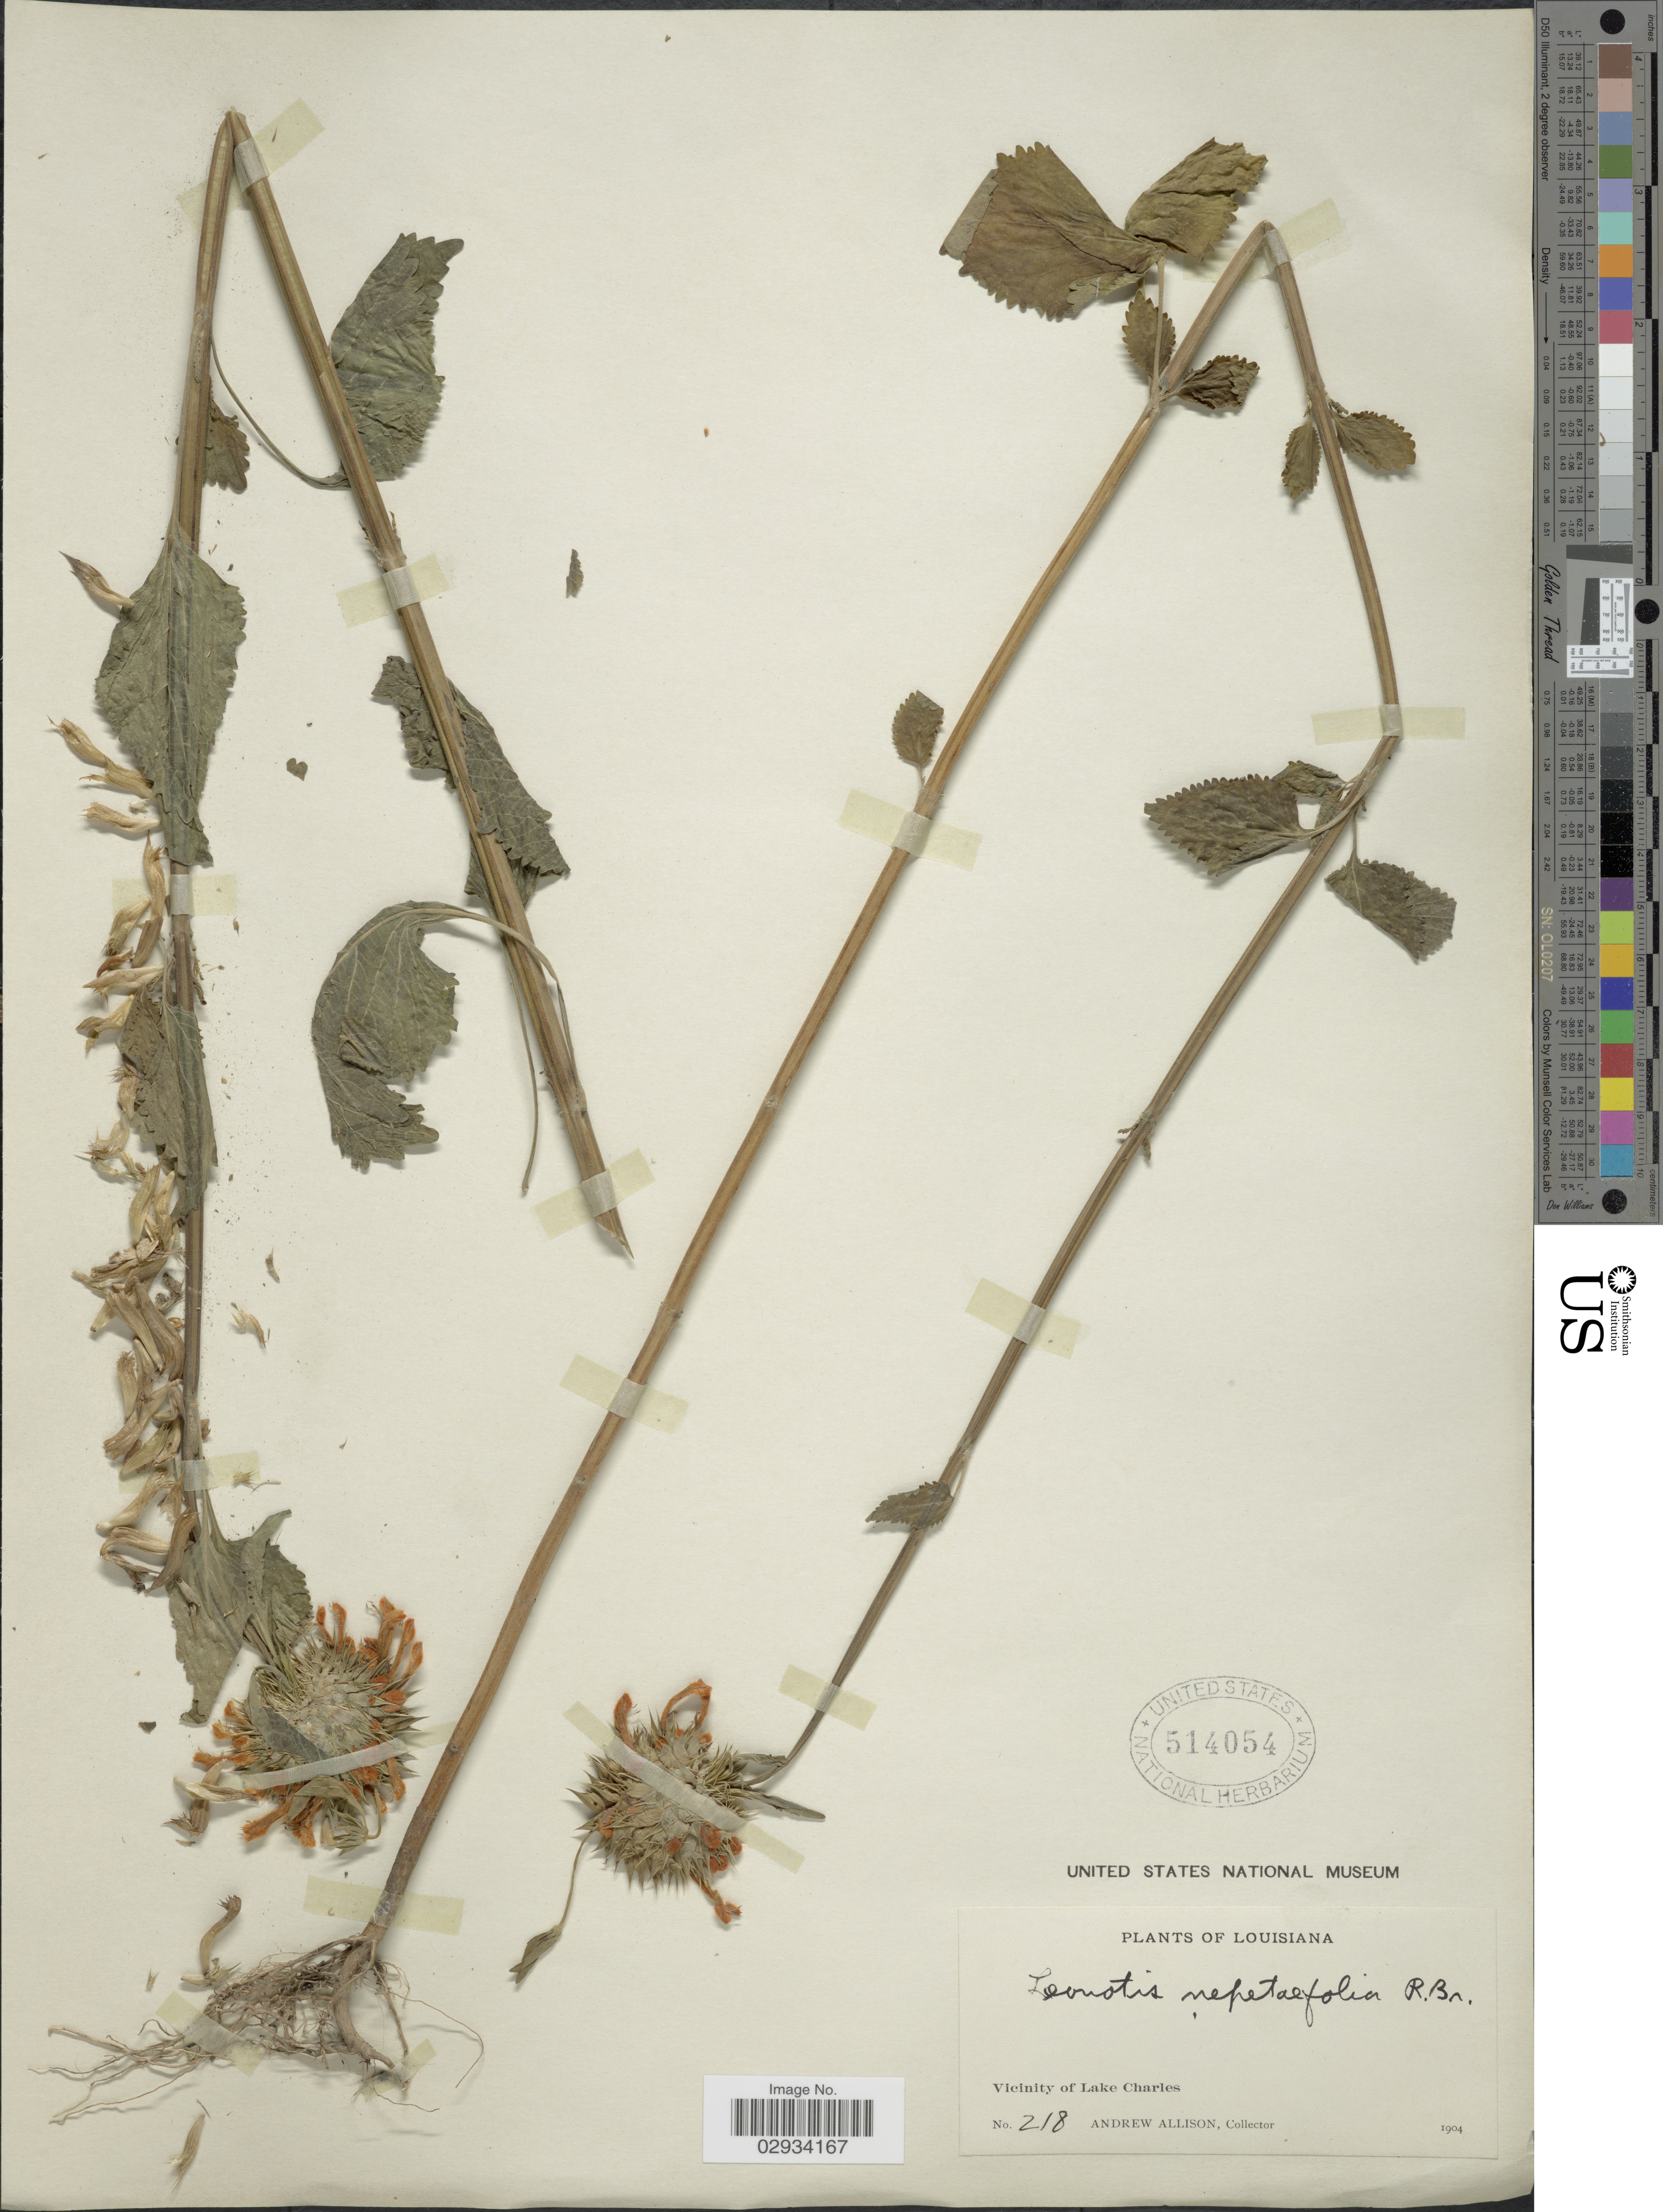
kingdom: Plantae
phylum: Tracheophyta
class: Magnoliopsida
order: Lamiales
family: Lamiaceae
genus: Leonotis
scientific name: Leonotis nepetifolia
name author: (L.) R. Br.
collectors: A. Allison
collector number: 218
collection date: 1904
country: United States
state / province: Louisiana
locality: Vicinity of Lake Charles.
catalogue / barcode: US 514054